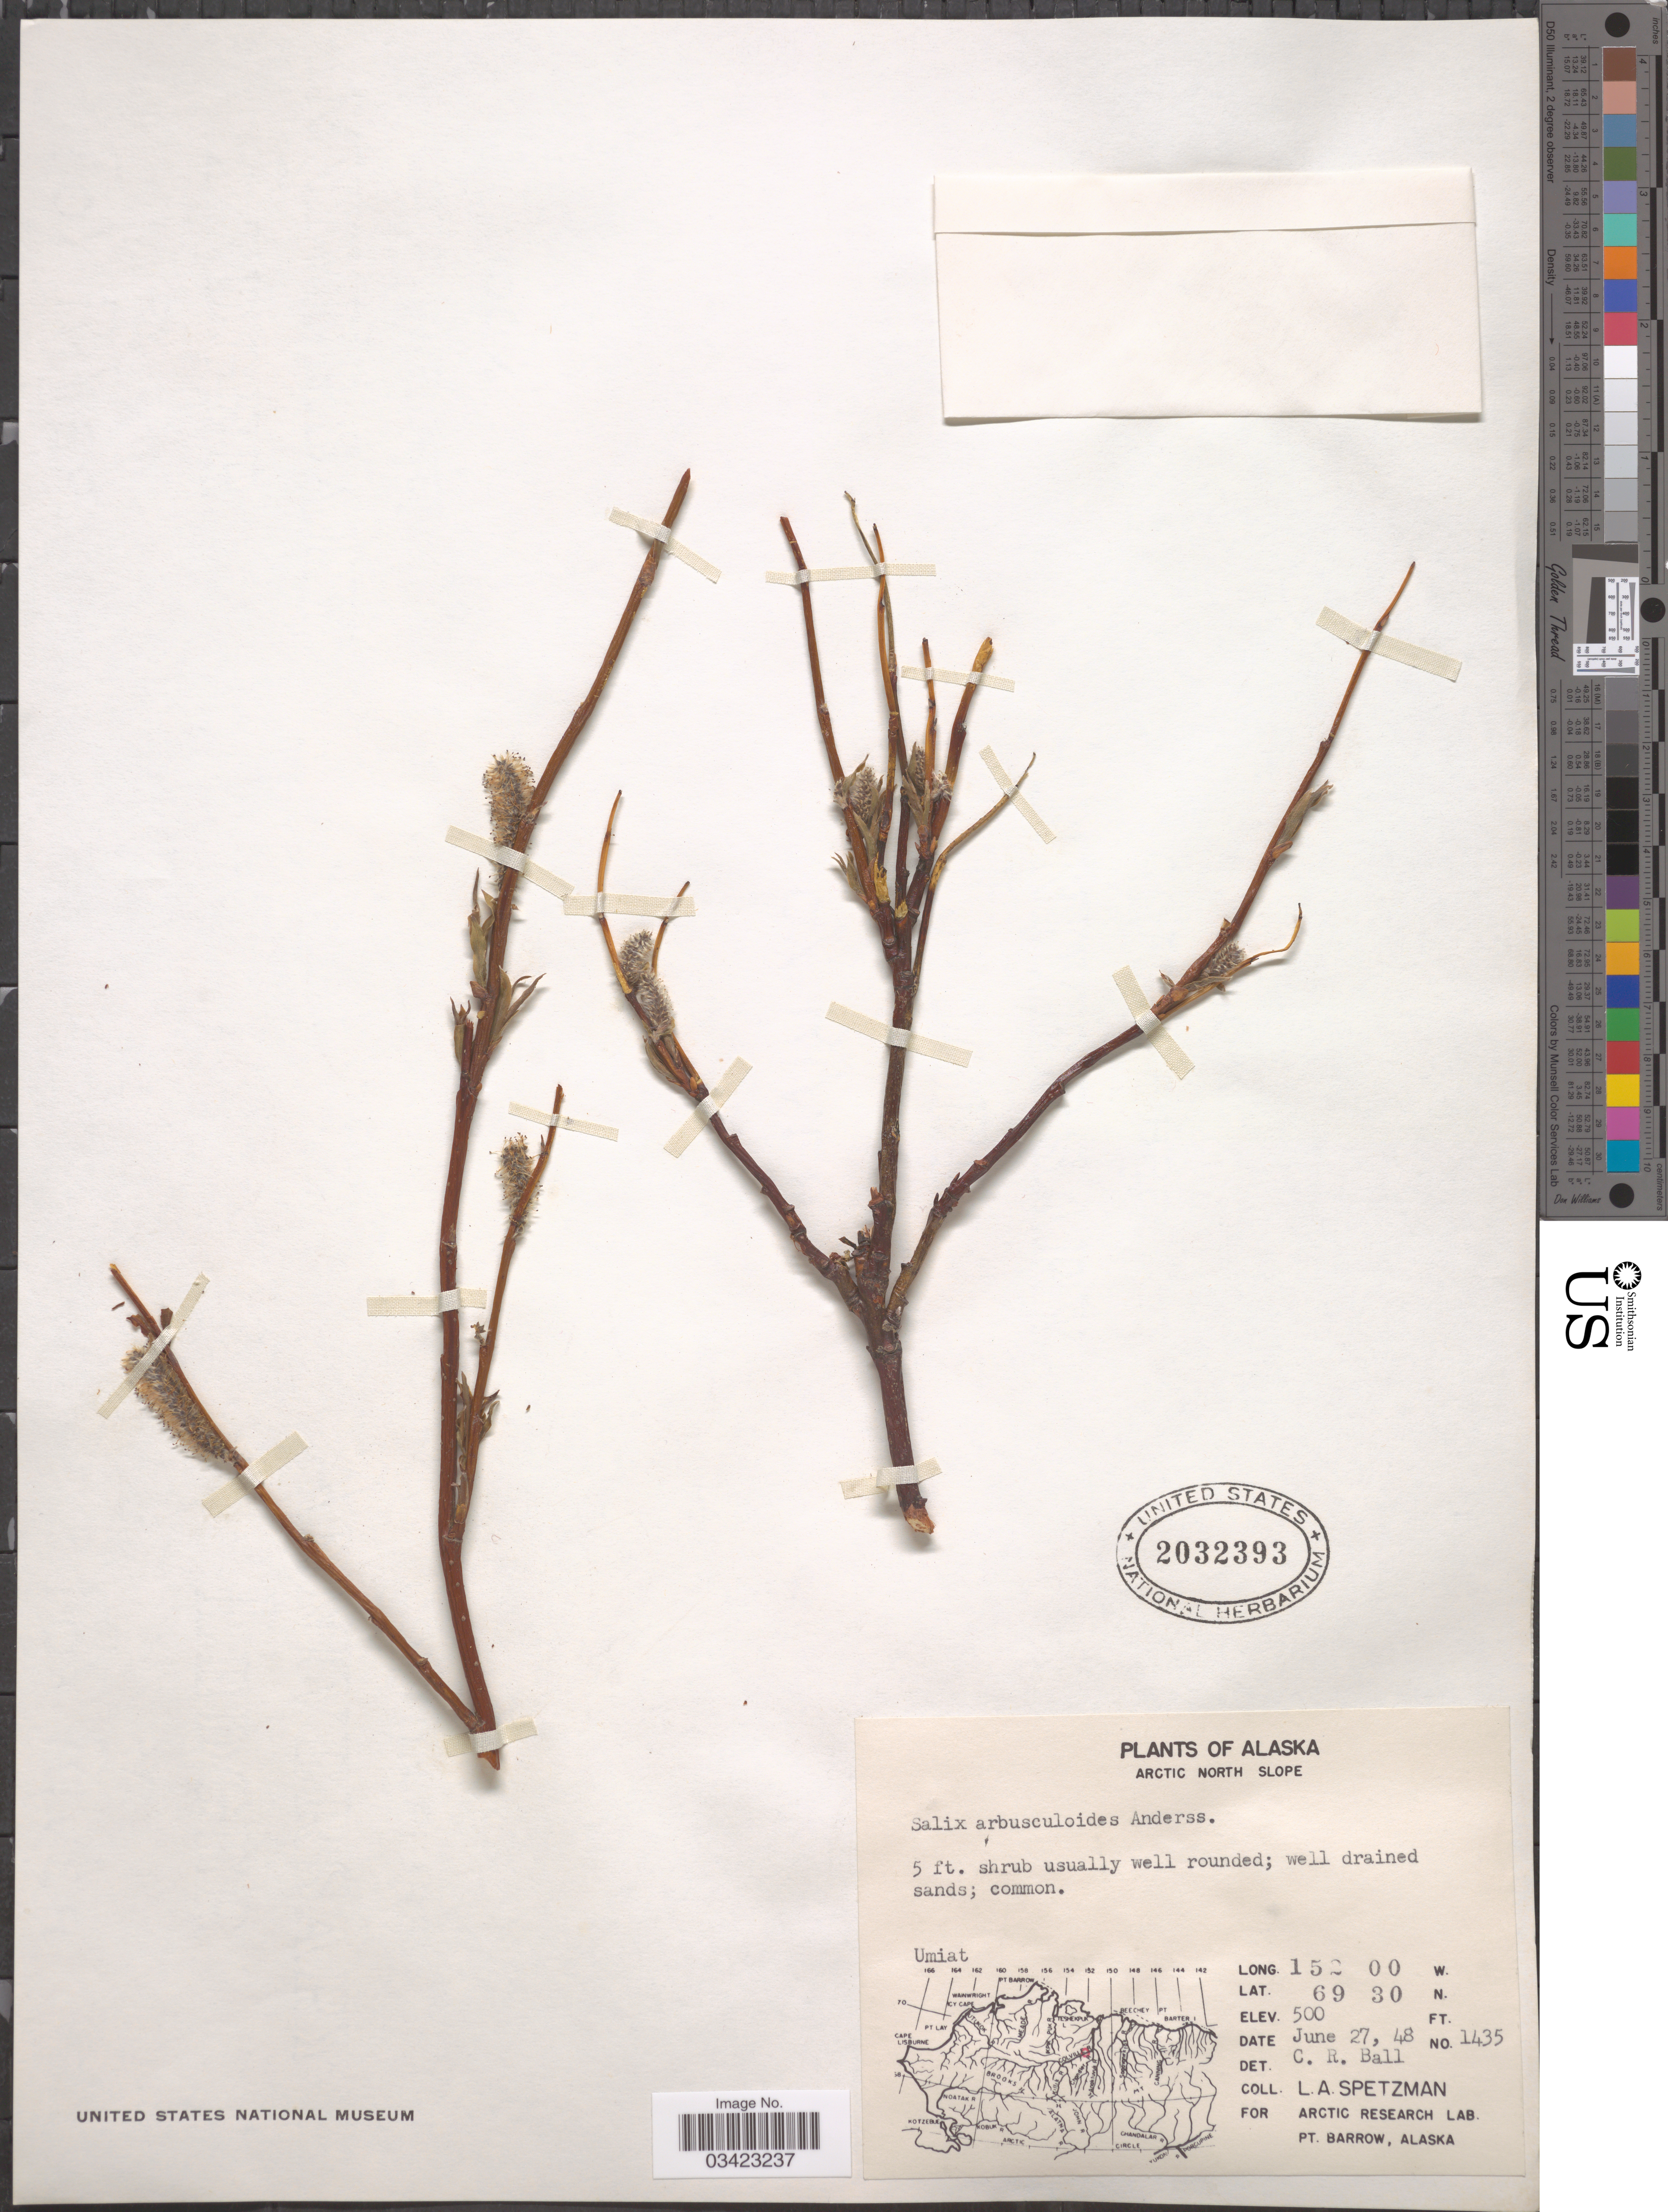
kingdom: Plantae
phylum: Tracheophyta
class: Magnoliopsida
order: Malpighiales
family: Salicaceae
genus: Salix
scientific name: Salix arbusculoides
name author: Andersson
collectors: L. Spetzman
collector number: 1435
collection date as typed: Transcribed d/m/y: 27/6/48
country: United States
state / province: Alaska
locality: Arctic North Slope. Umiat.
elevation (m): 152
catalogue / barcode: US 2032393